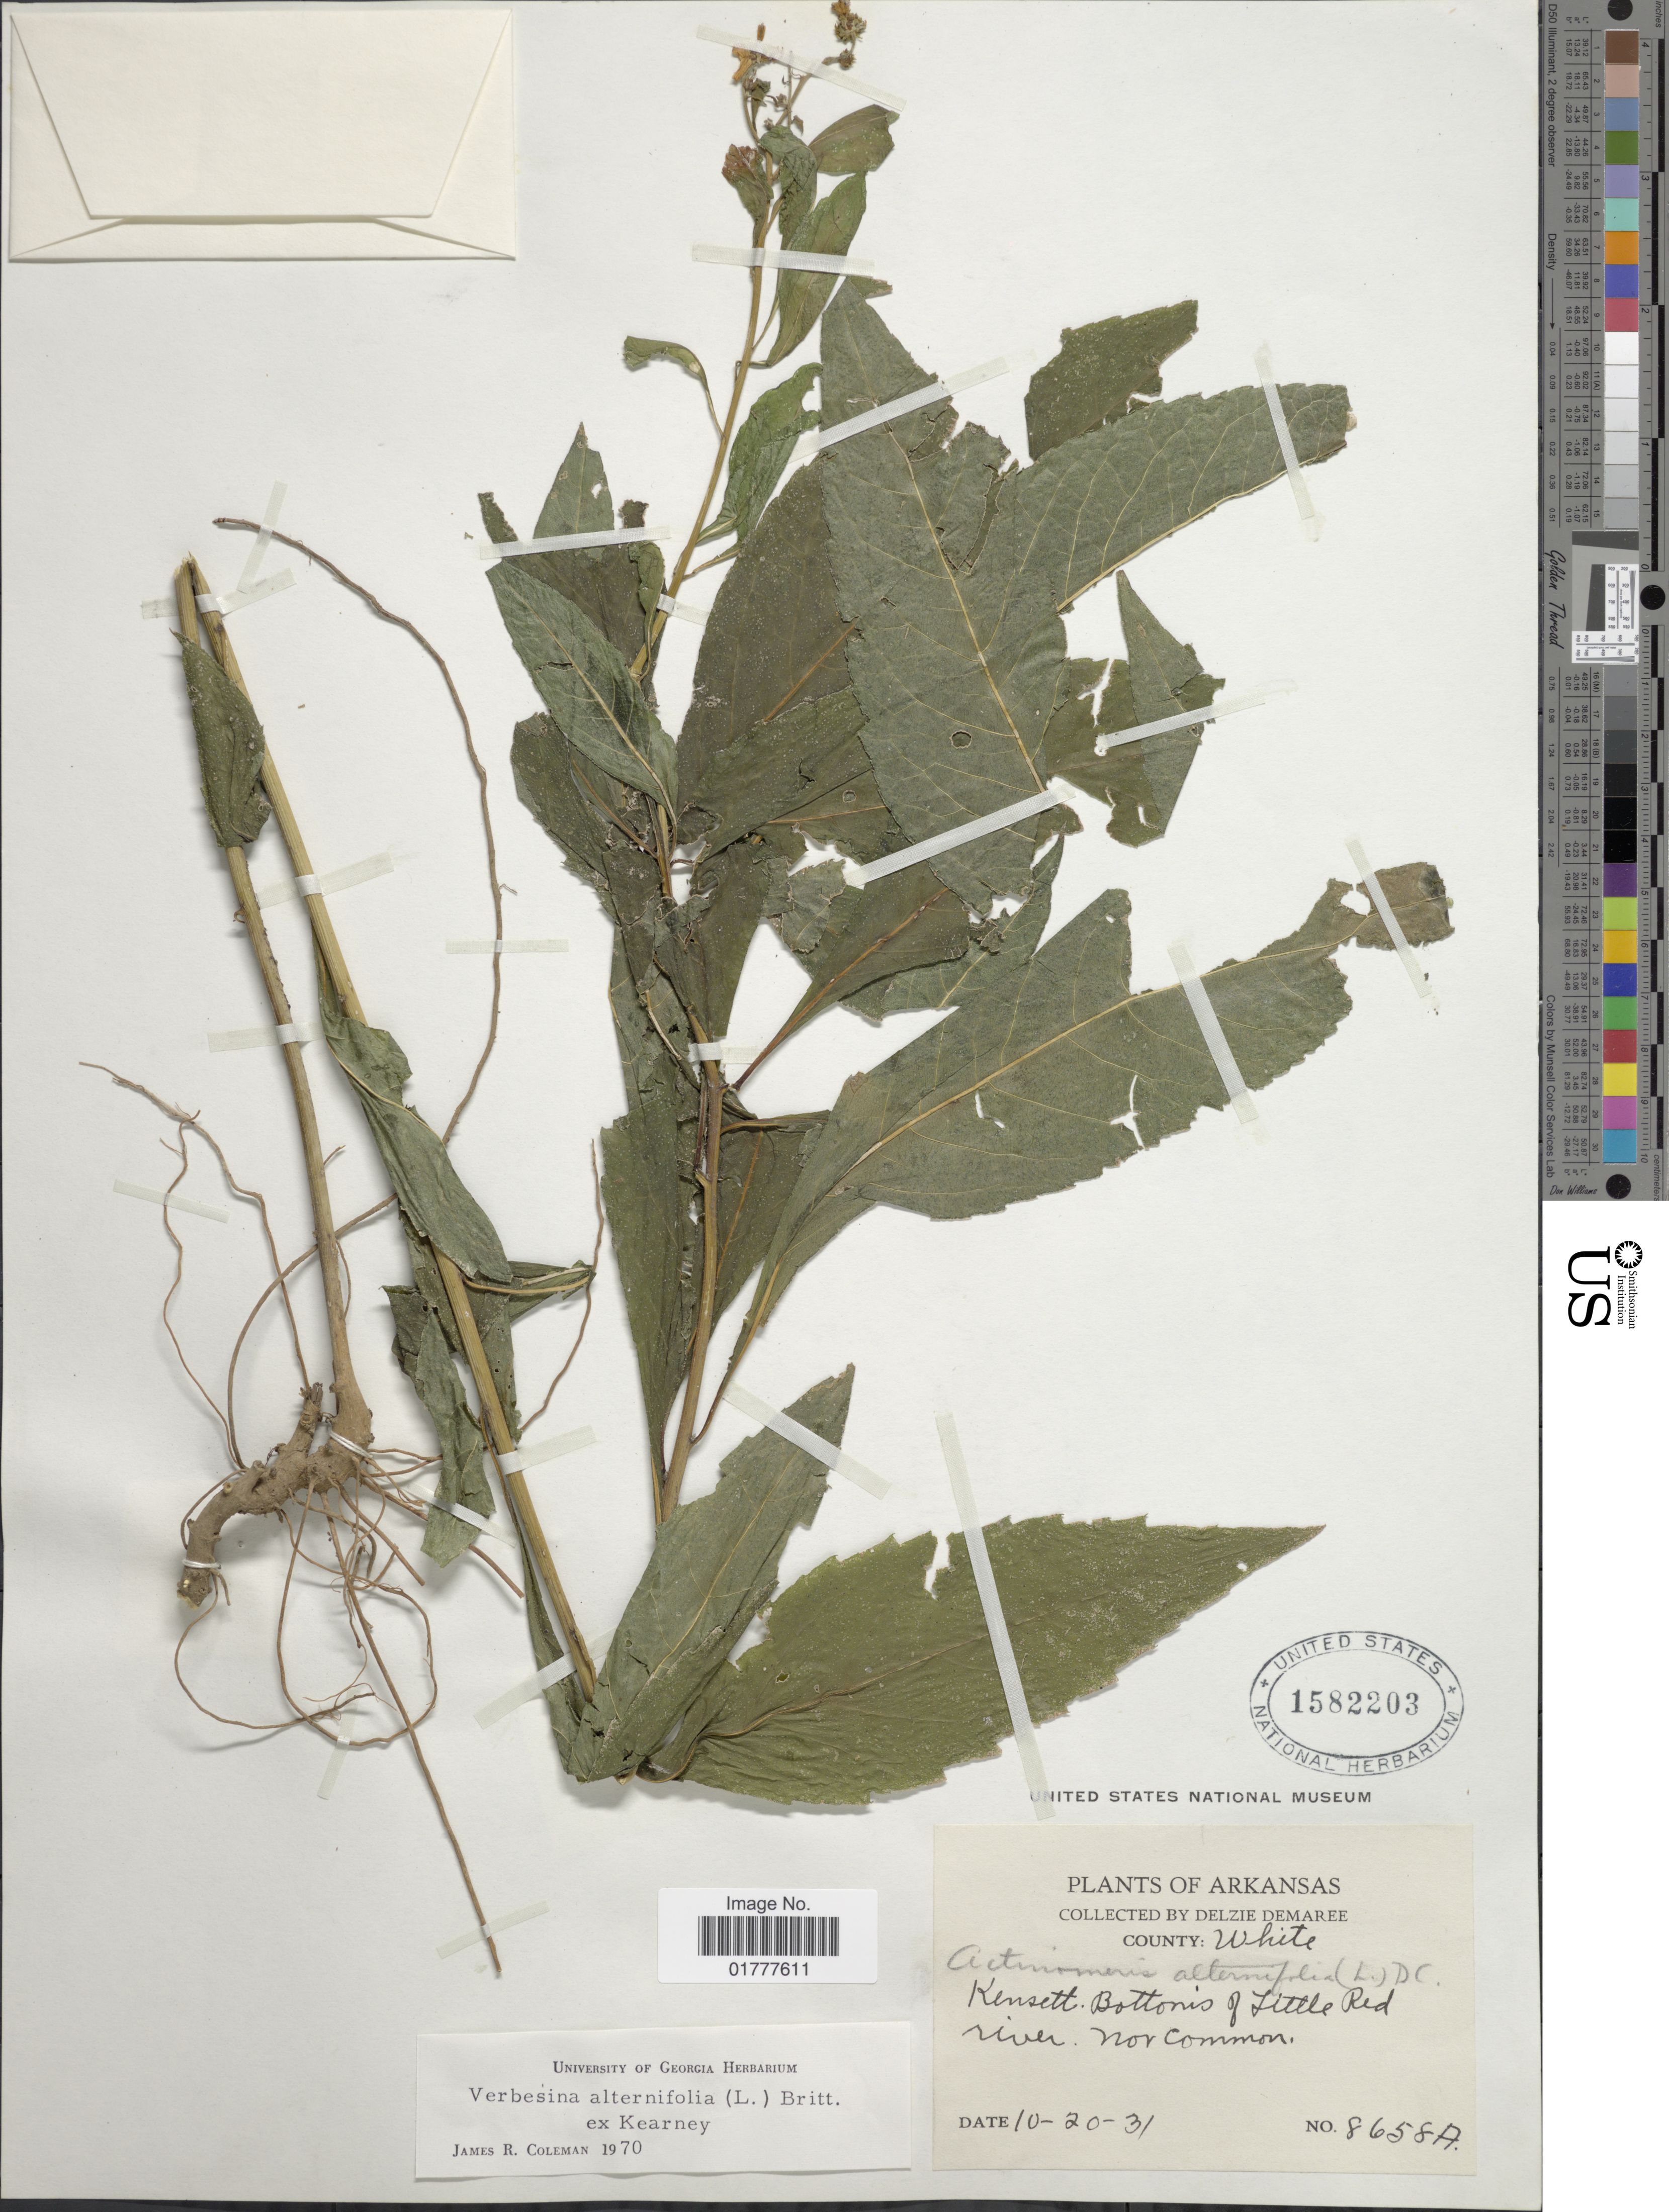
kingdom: Plantae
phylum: Tracheophyta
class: Magnoliopsida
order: Asterales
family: Asteraceae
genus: Actinomeris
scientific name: Actinomeris alternifolia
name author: (L.) DC.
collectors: D. Demaree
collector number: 8658A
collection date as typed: Transcribed d/m/y: 20/10/31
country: United States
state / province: Arkansas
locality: Kensett Bottoms of Little Red river.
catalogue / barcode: US 1582203